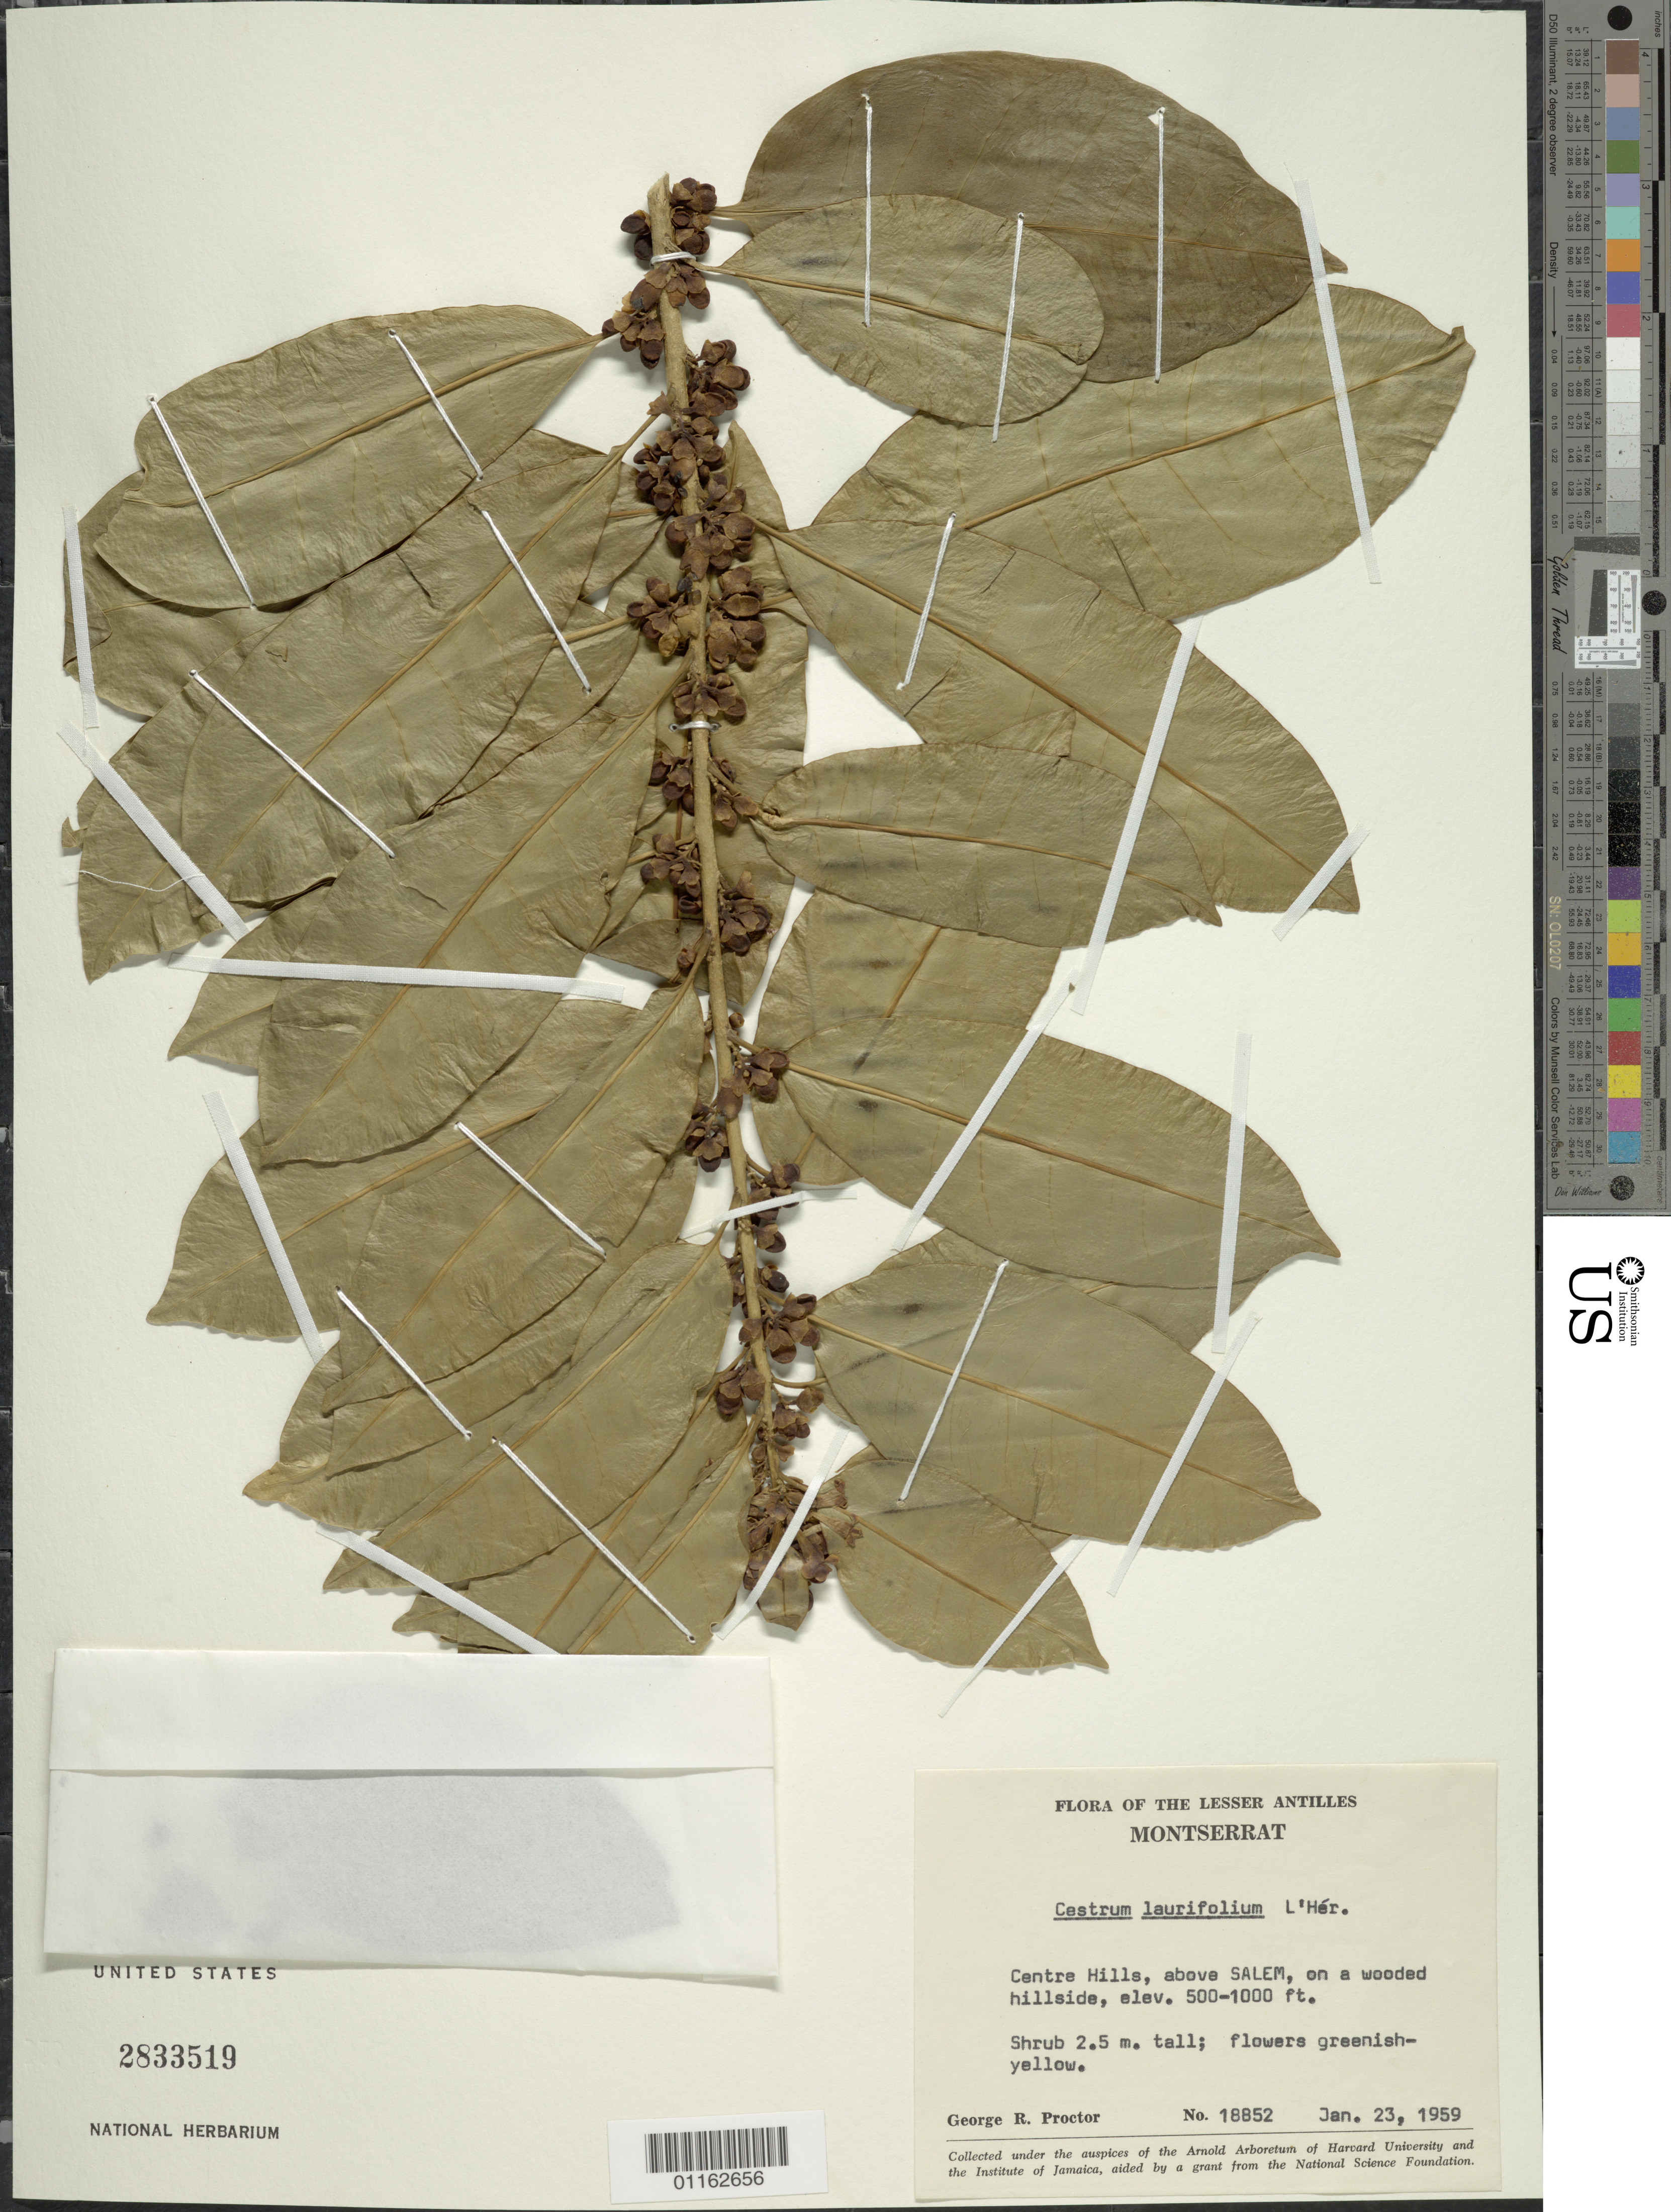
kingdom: Plantae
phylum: Tracheophyta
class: Magnoliopsida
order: Solanales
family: Solanaceae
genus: Cestrum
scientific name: Cestrum laurifolium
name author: L'Hér.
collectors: G. R. Proctor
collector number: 18852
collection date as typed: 23 Jan 1959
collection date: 1959-01-23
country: Montserrat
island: Montserrat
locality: Centre Hills, above Salem, on a wooded hillside.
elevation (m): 152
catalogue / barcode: US 2833519